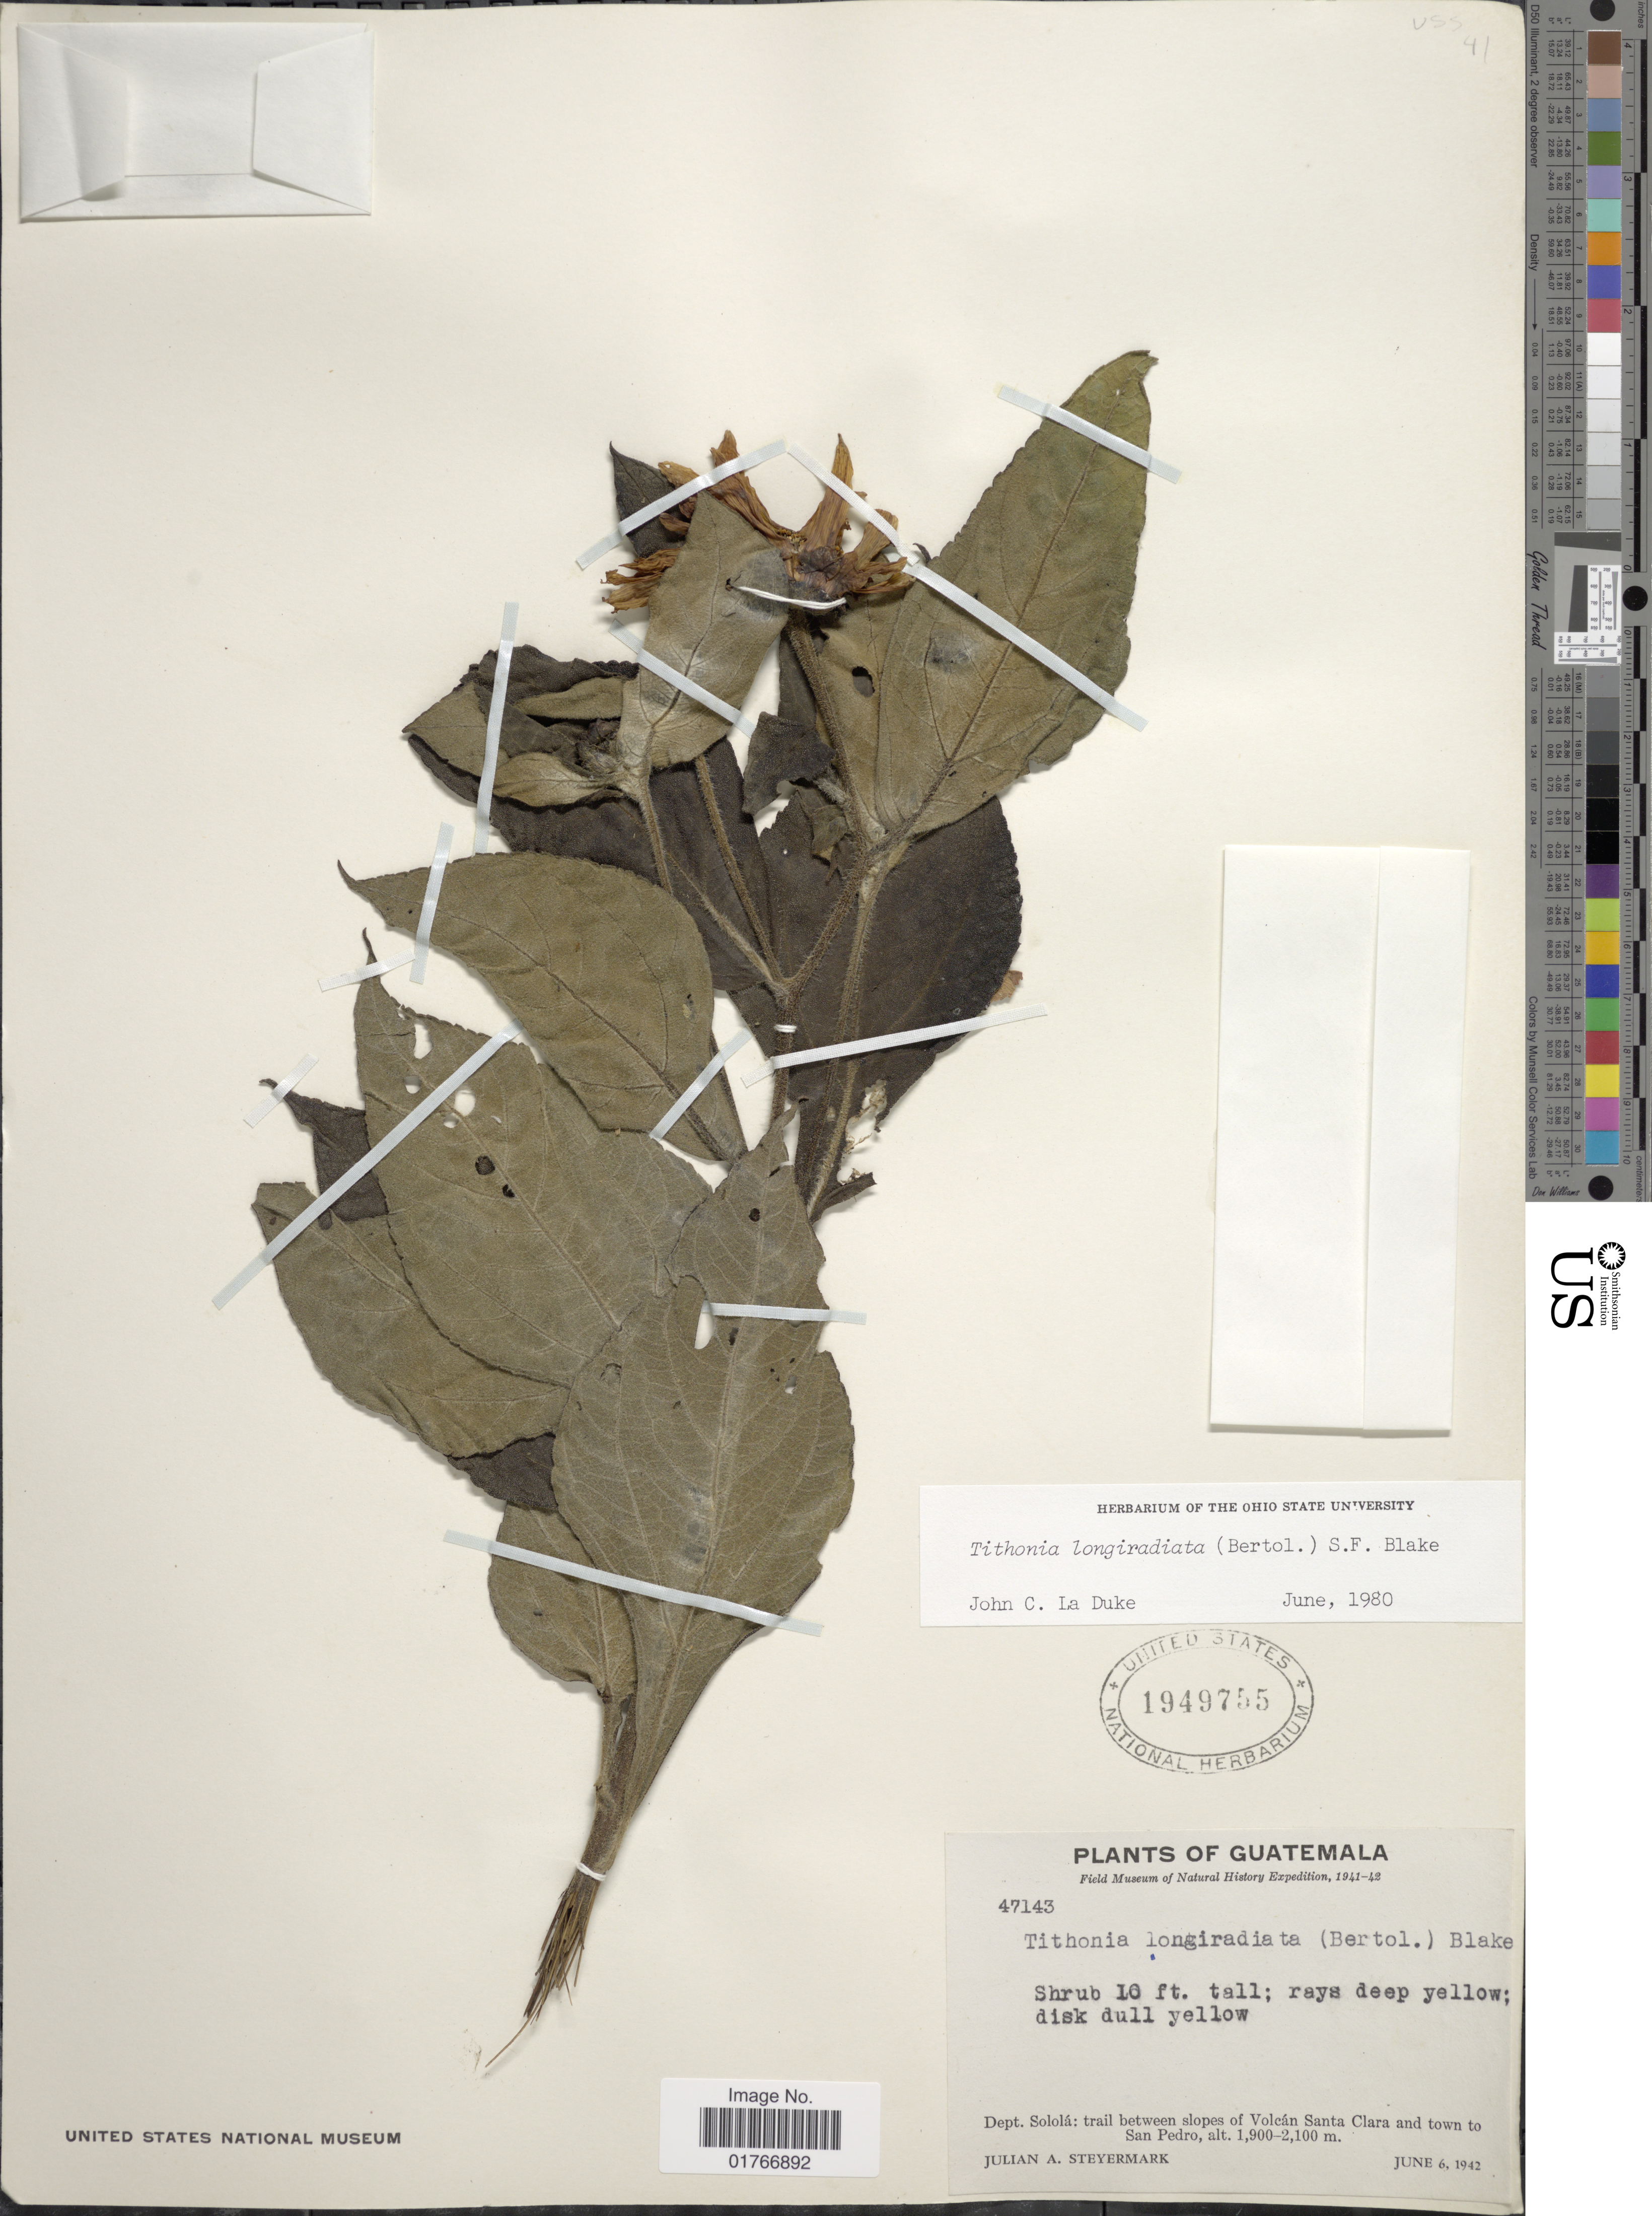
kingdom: Plantae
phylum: Tracheophyta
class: Magnoliopsida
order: Asterales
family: Asteraceae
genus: Tithonia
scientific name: Tithonia longiradiata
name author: (Bertol.) S.F. Blake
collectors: J. Steyermark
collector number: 47143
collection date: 1942-06-06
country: Guatemala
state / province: Sololá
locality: Trail between slopes of Volcan Santa Clara and town to San Pedro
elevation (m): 1900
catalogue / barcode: US 1949755